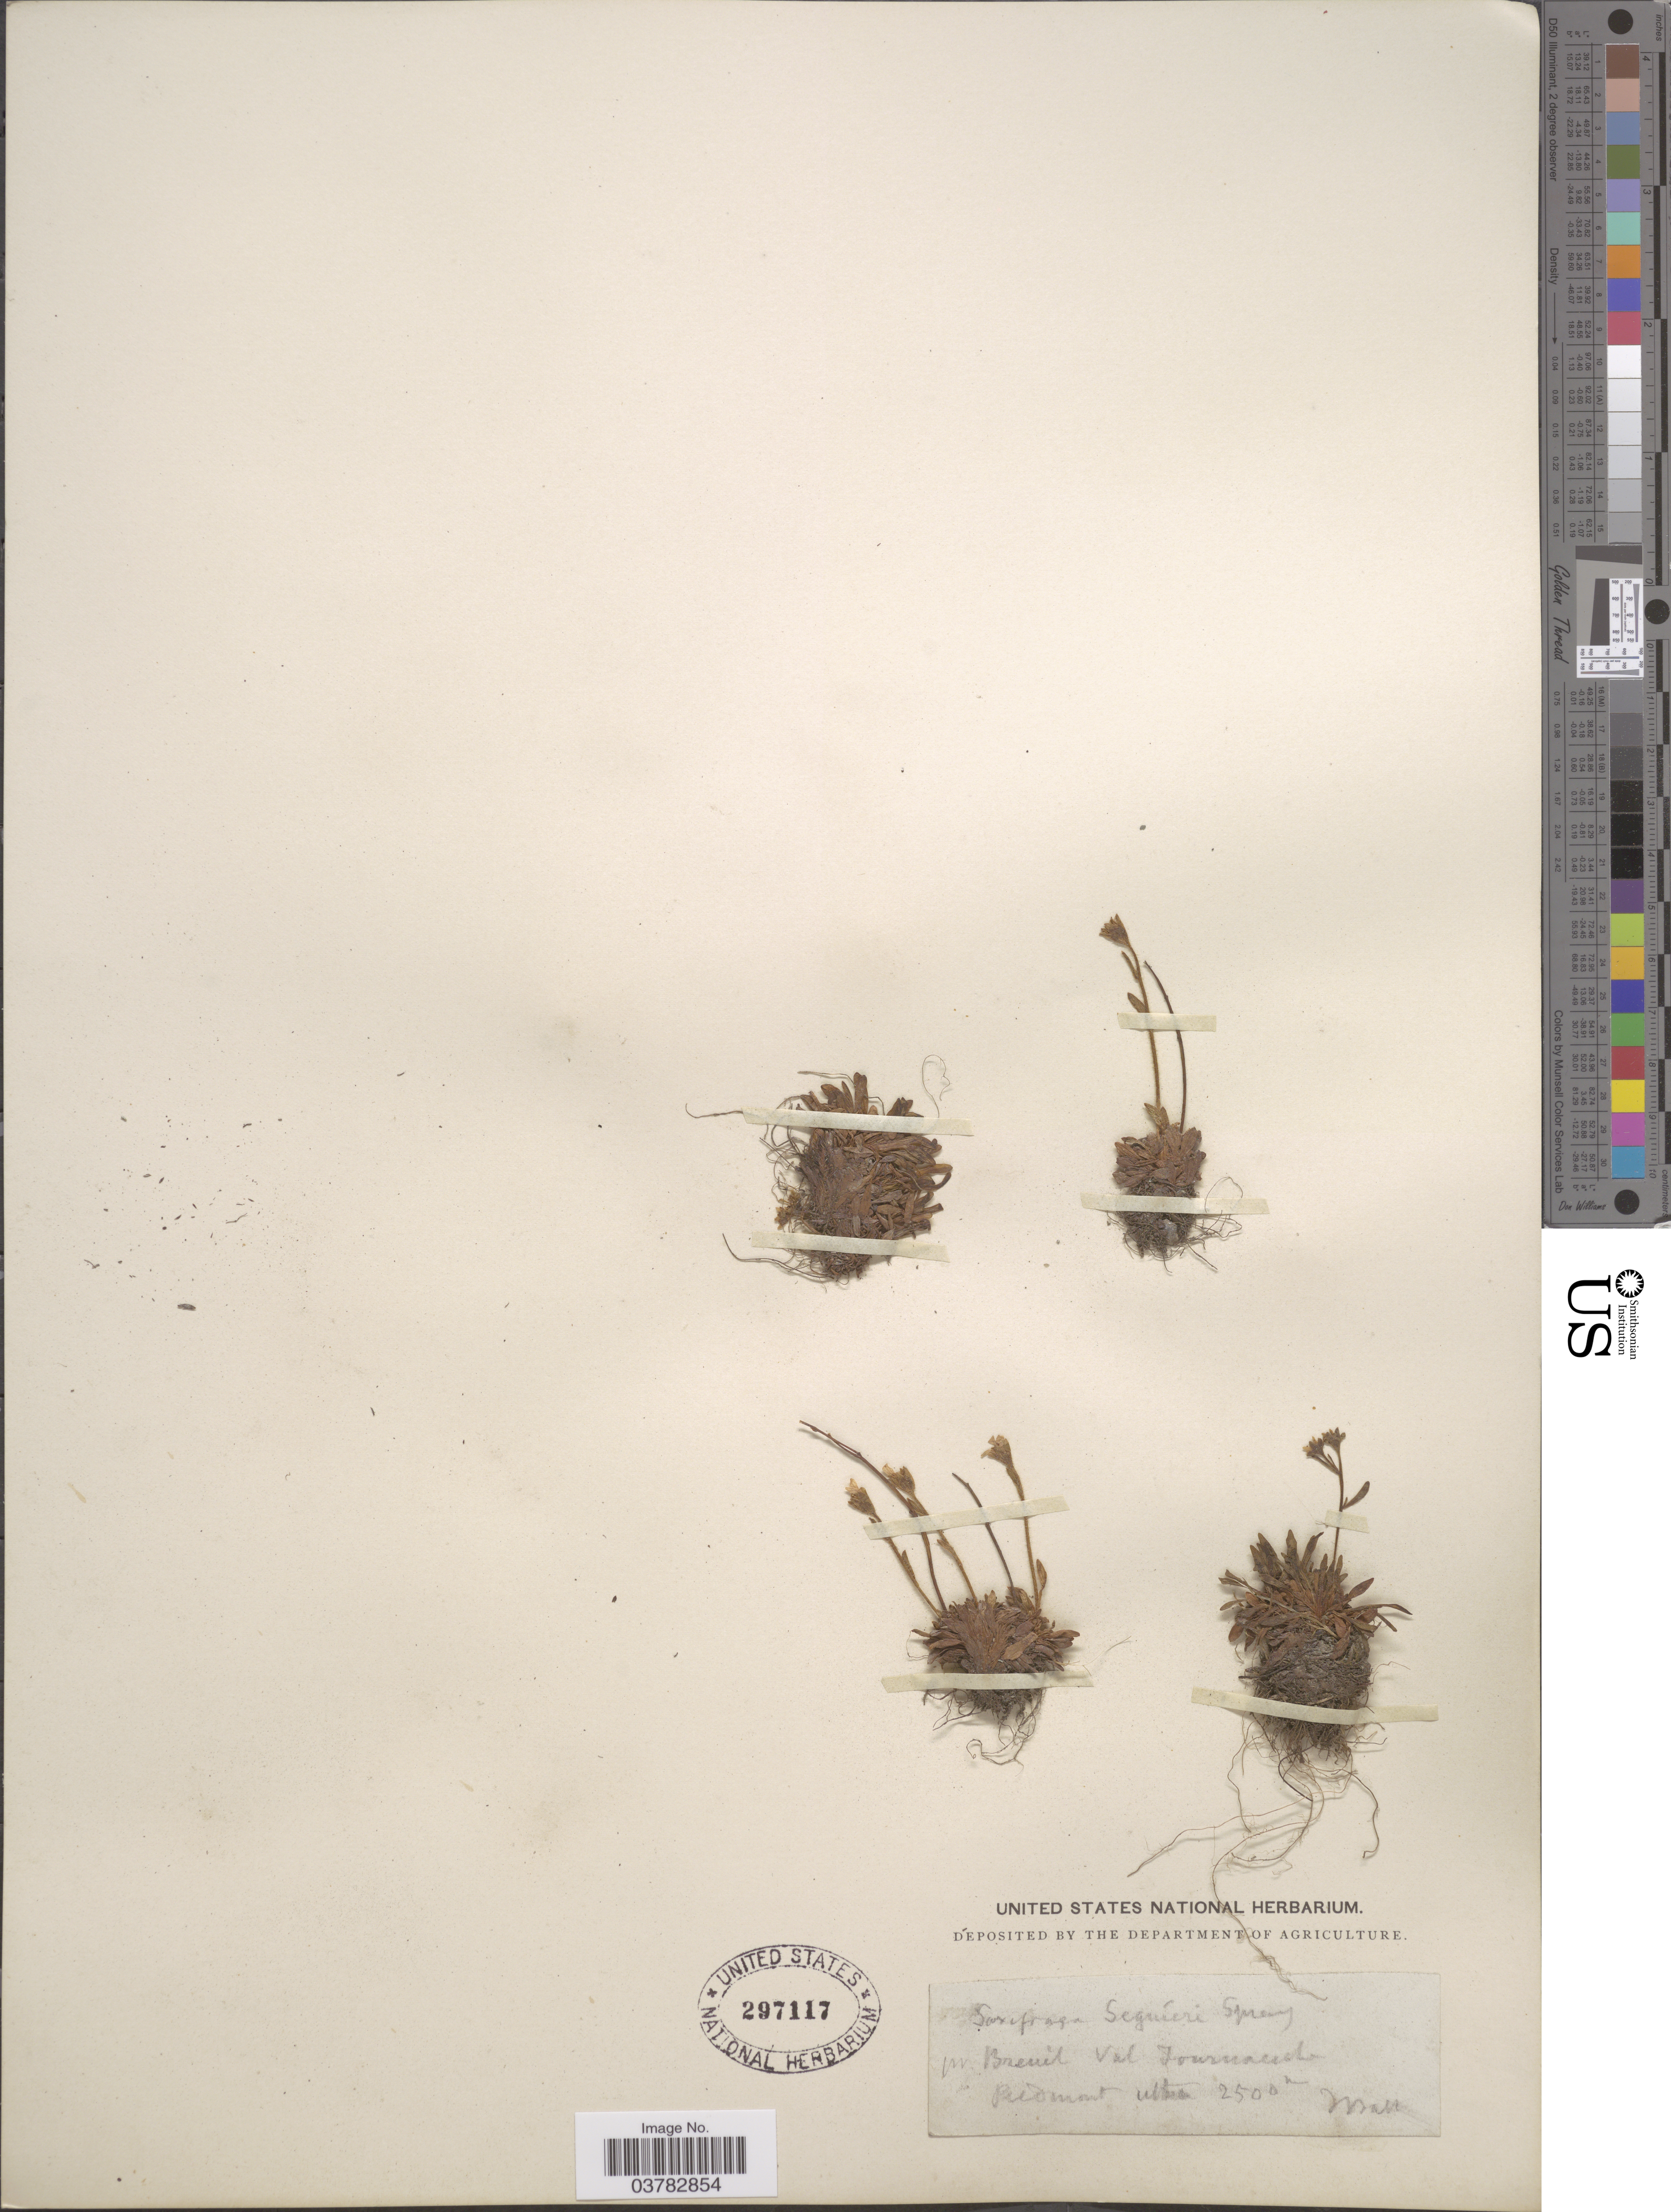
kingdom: Plantae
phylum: Tracheophyta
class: Magnoliopsida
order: Saxifragales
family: Saxifragaceae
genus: Saxifraga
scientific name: Saxifraga seguieri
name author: Spreng.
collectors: J. Ball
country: Italy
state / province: Piedmont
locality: Mt. Breuil Val Tourmanche.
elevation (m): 2500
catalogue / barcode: US 297117